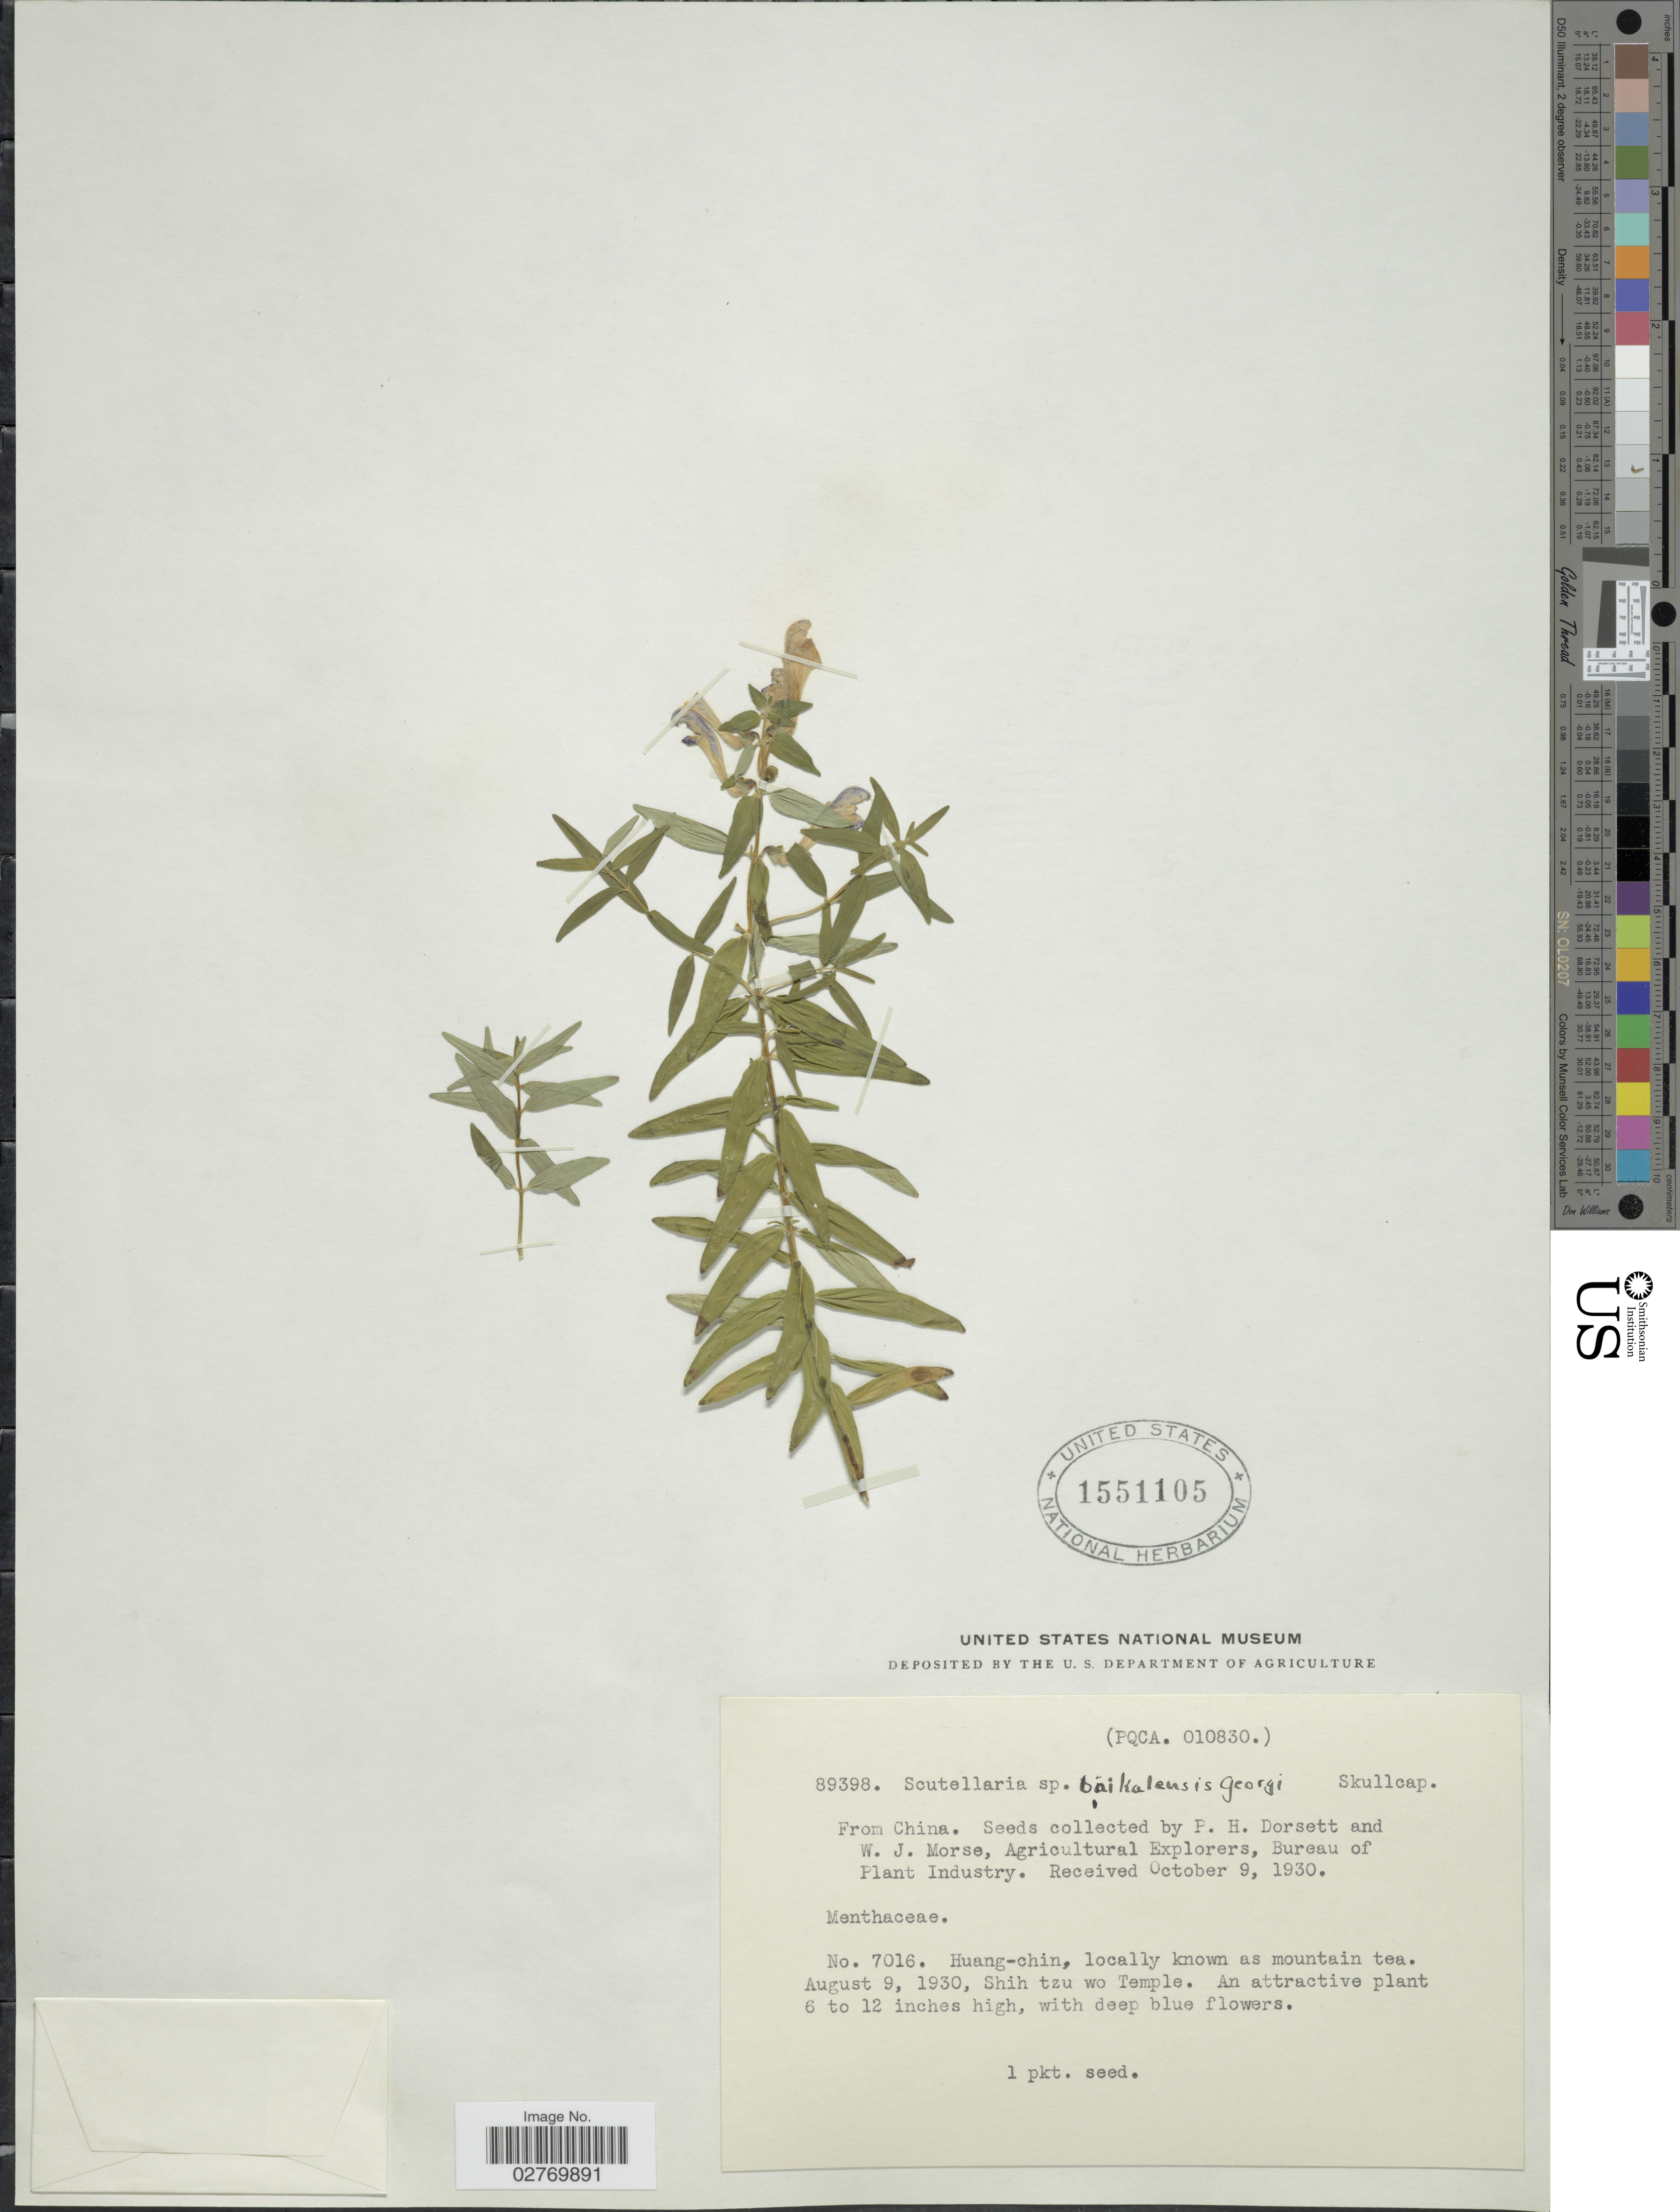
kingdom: Plantae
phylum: Tracheophyta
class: Magnoliopsida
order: Lamiales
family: Lamiaceae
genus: Scutellaria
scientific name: Scutellaria baicalensis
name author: Georgi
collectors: P. H. Dorsett & W. J. Morse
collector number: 7016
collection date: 1930-08-09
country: China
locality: Huang-chin. Shih tzu wo Temple.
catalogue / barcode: US 1551105